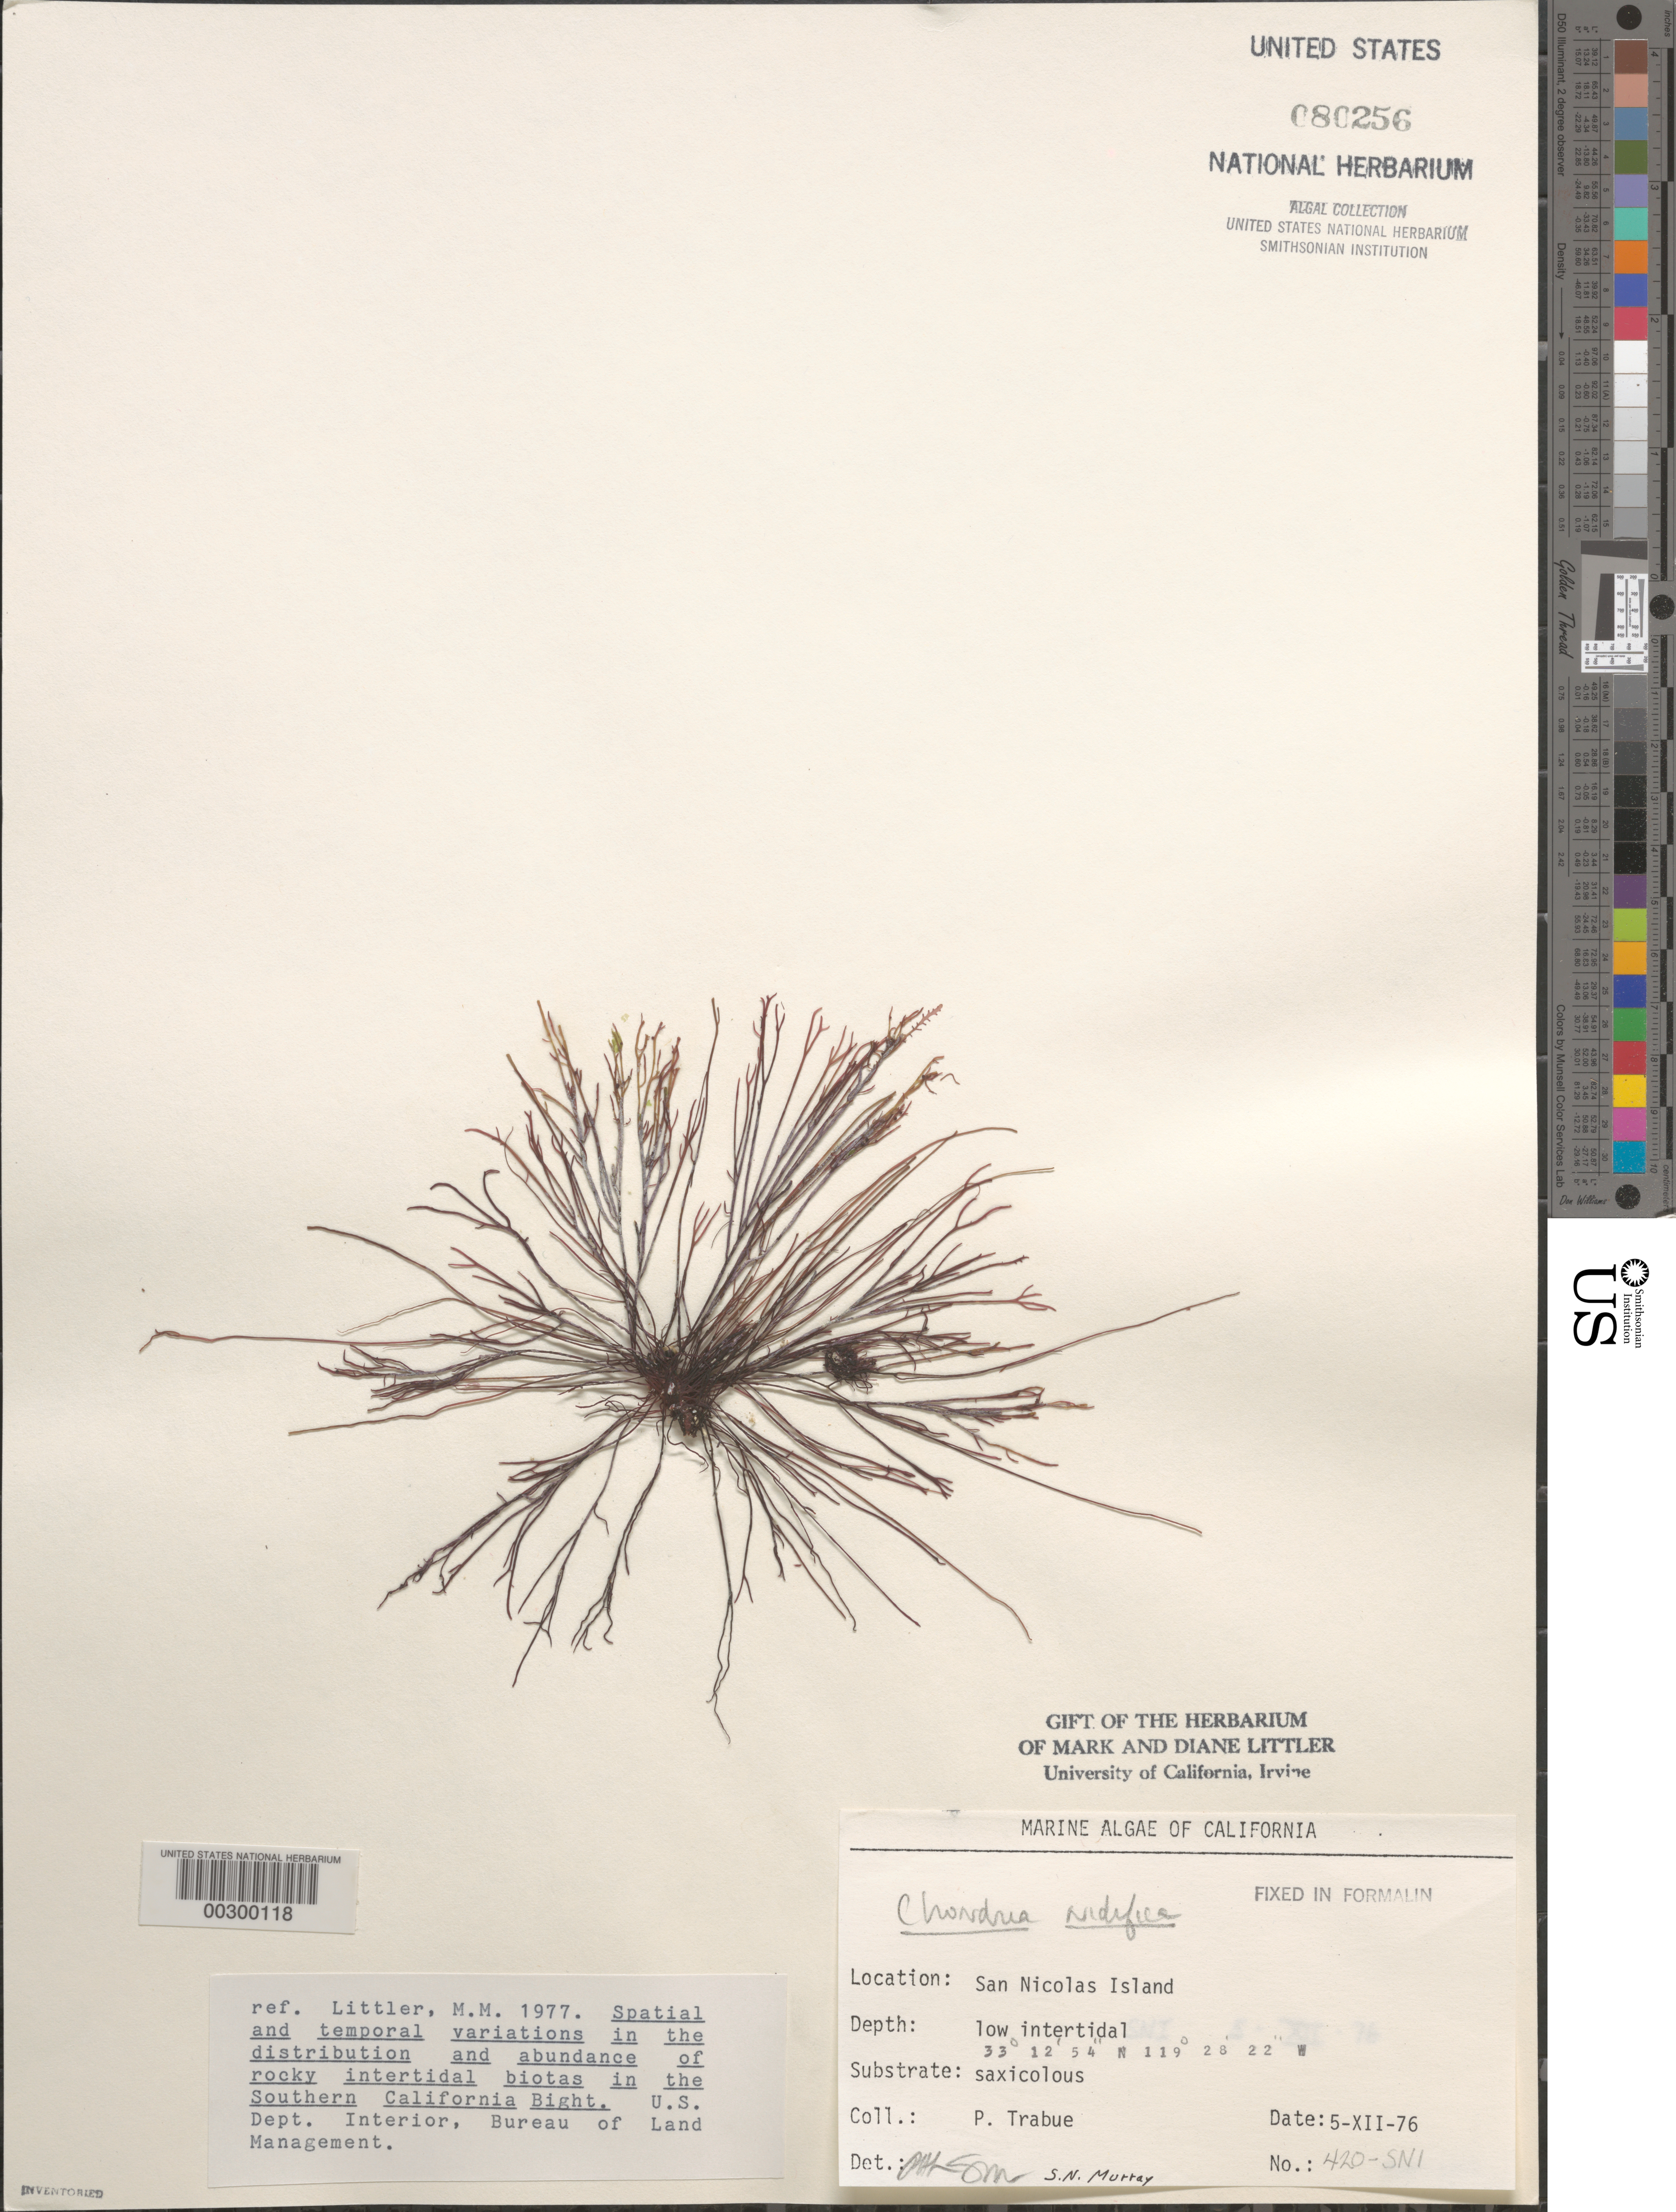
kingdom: Plantae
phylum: Rhodophyta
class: Florideophyceae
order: Ceramiales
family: Rhodomelaceae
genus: Neochondria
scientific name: Neochondria nidifica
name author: (Harvey) Sutti et al.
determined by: Algae name updating Project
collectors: P. J. Trabue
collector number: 420-sni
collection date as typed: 05 Dec 1976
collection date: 1976-12-05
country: United States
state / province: California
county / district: Ventura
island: San Nicolas Island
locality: Dutch Harbor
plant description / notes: BLM-SOCALBIGHT Rocky Intertidal Survey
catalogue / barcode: US 80256